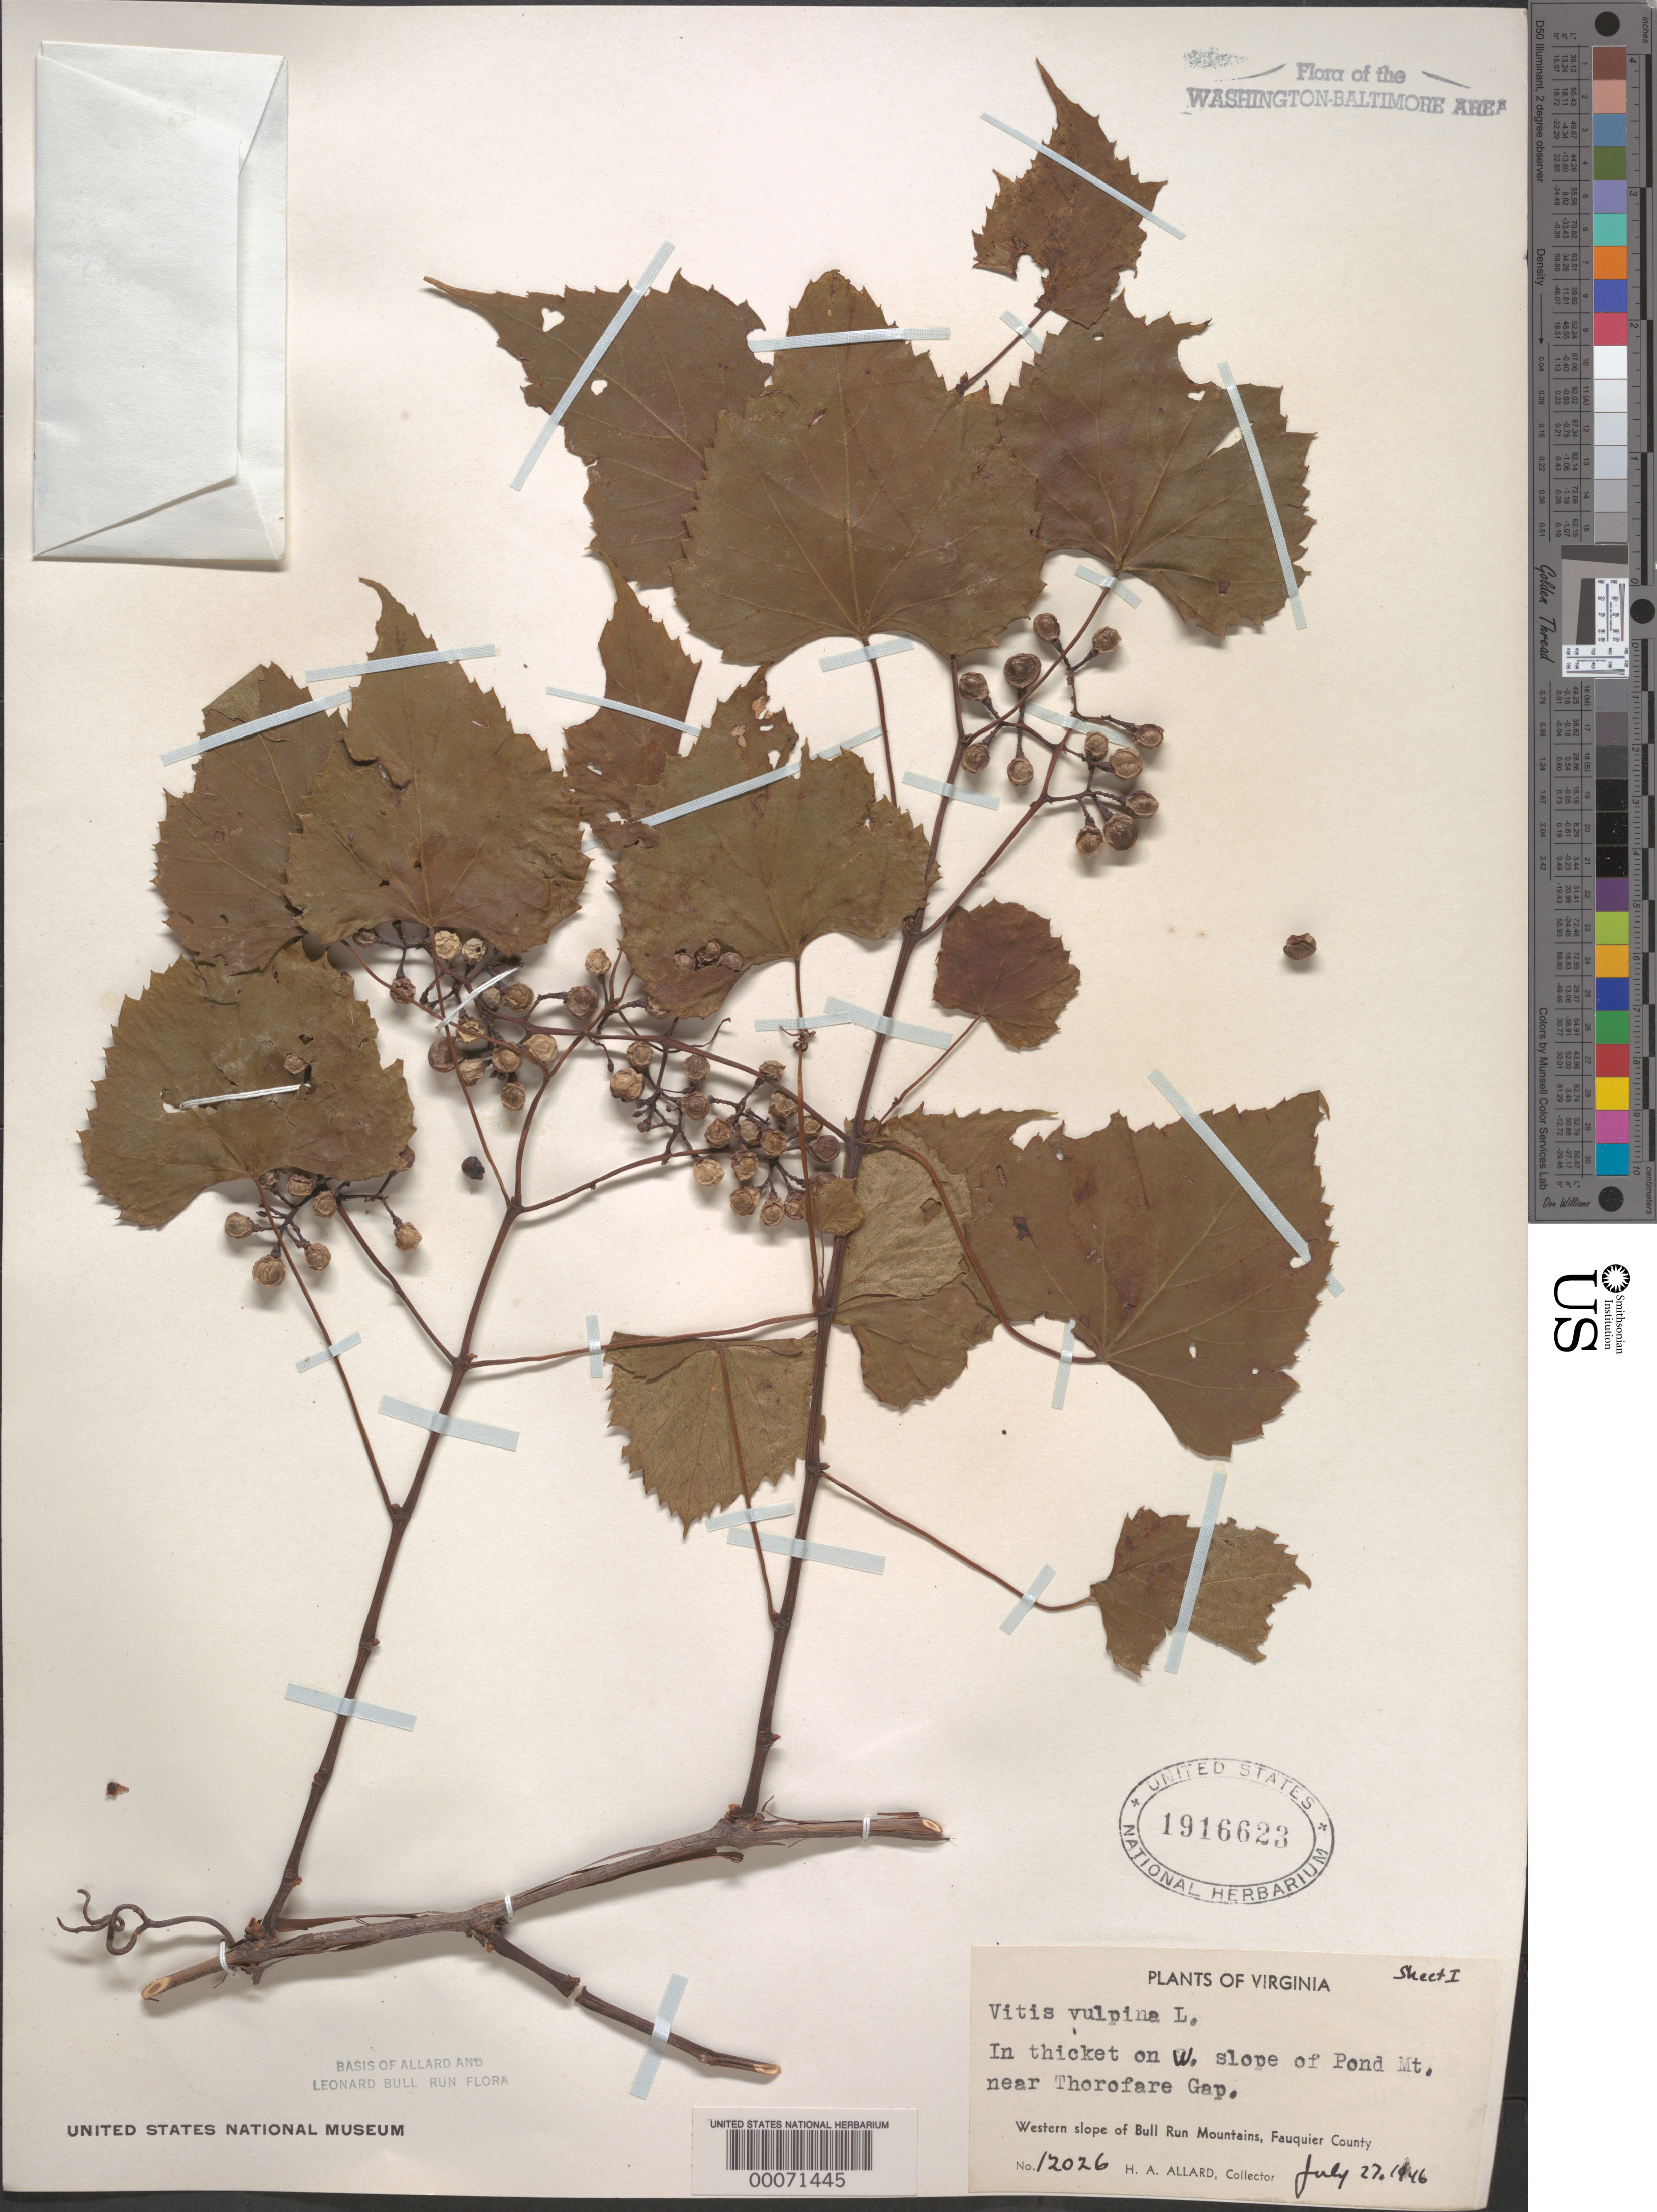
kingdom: Plantae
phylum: Tracheophyta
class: Magnoliopsida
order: Vitales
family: Vitaceae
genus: Vitis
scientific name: Vitis vulpina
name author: L.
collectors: H. A. Allard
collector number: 12026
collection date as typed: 27 Jul 1946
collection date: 1946-07-27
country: United States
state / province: Virginia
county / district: Fauquier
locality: Thorofare Gap vicinity, Pond Mountains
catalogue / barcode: US 1916623